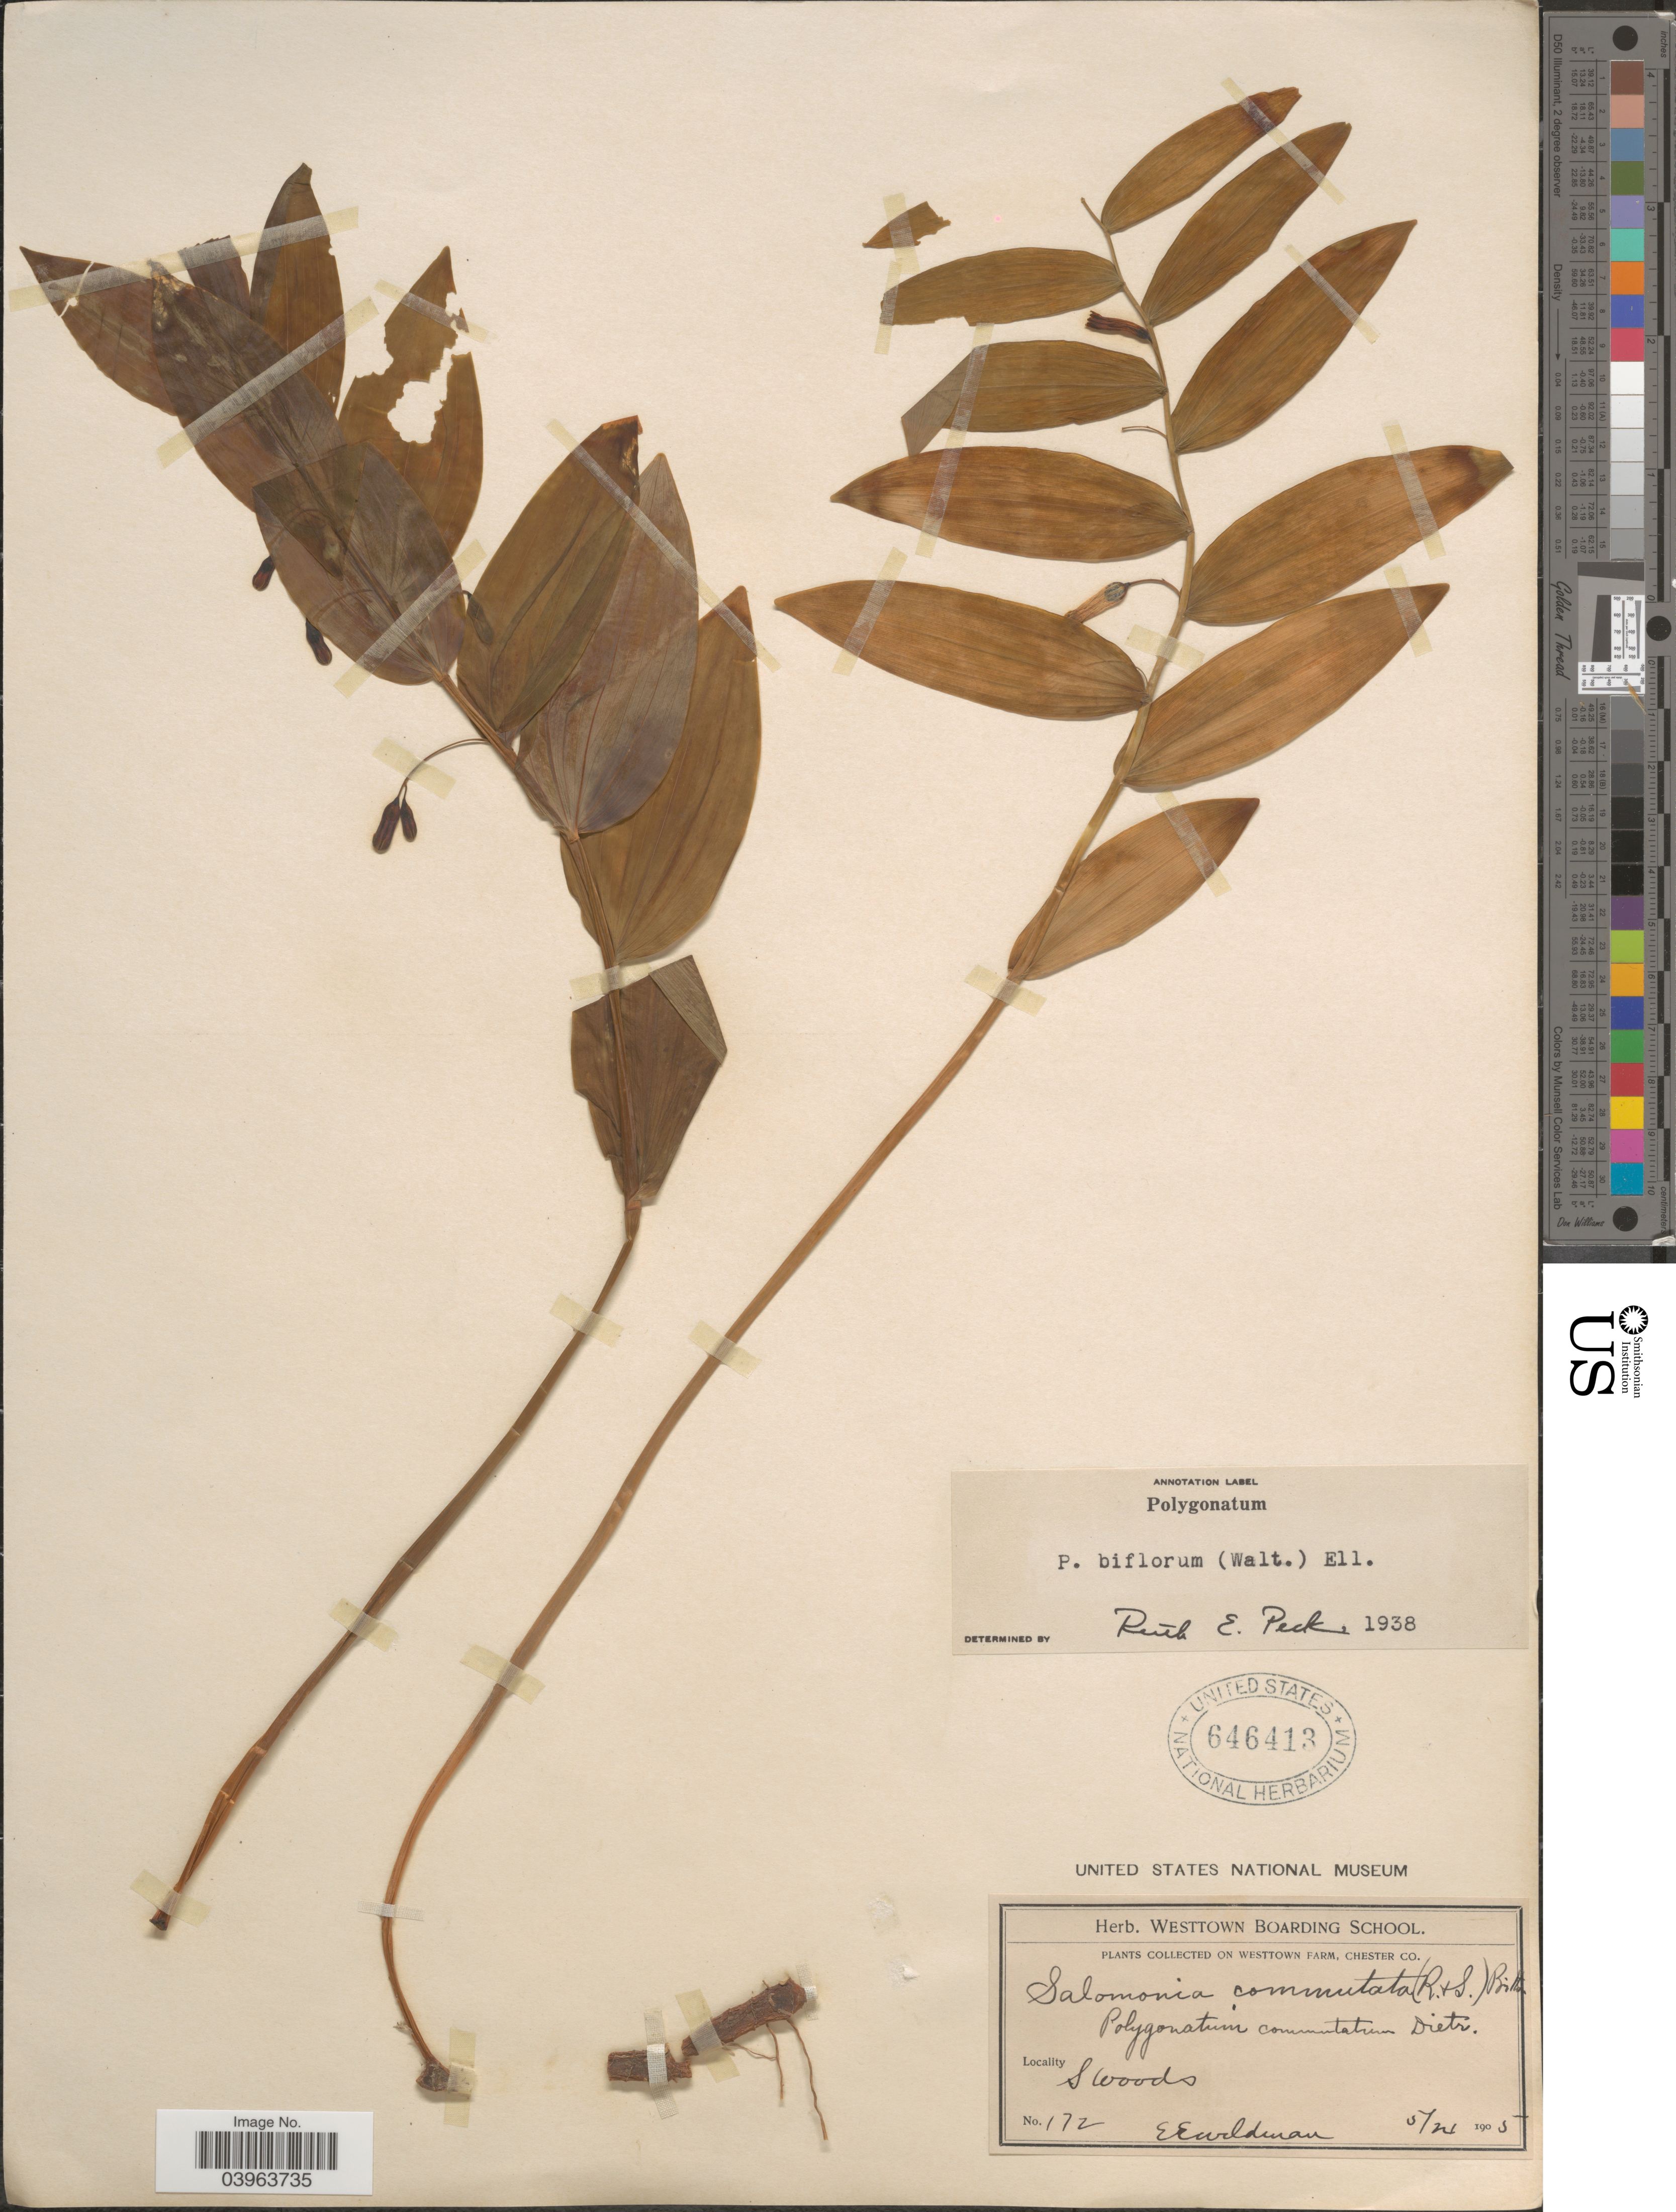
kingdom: Plantae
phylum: Tracheophyta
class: Liliopsida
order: Asparagales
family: Asparagaceae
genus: Polygonatum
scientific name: Polygonatum biflorum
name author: (Walter) Elliott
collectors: E. Wildman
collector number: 172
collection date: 1905-05-21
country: United States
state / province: Pennsylvania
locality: On Westtown Farm, Chester Co. S. woods.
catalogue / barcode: US 646413